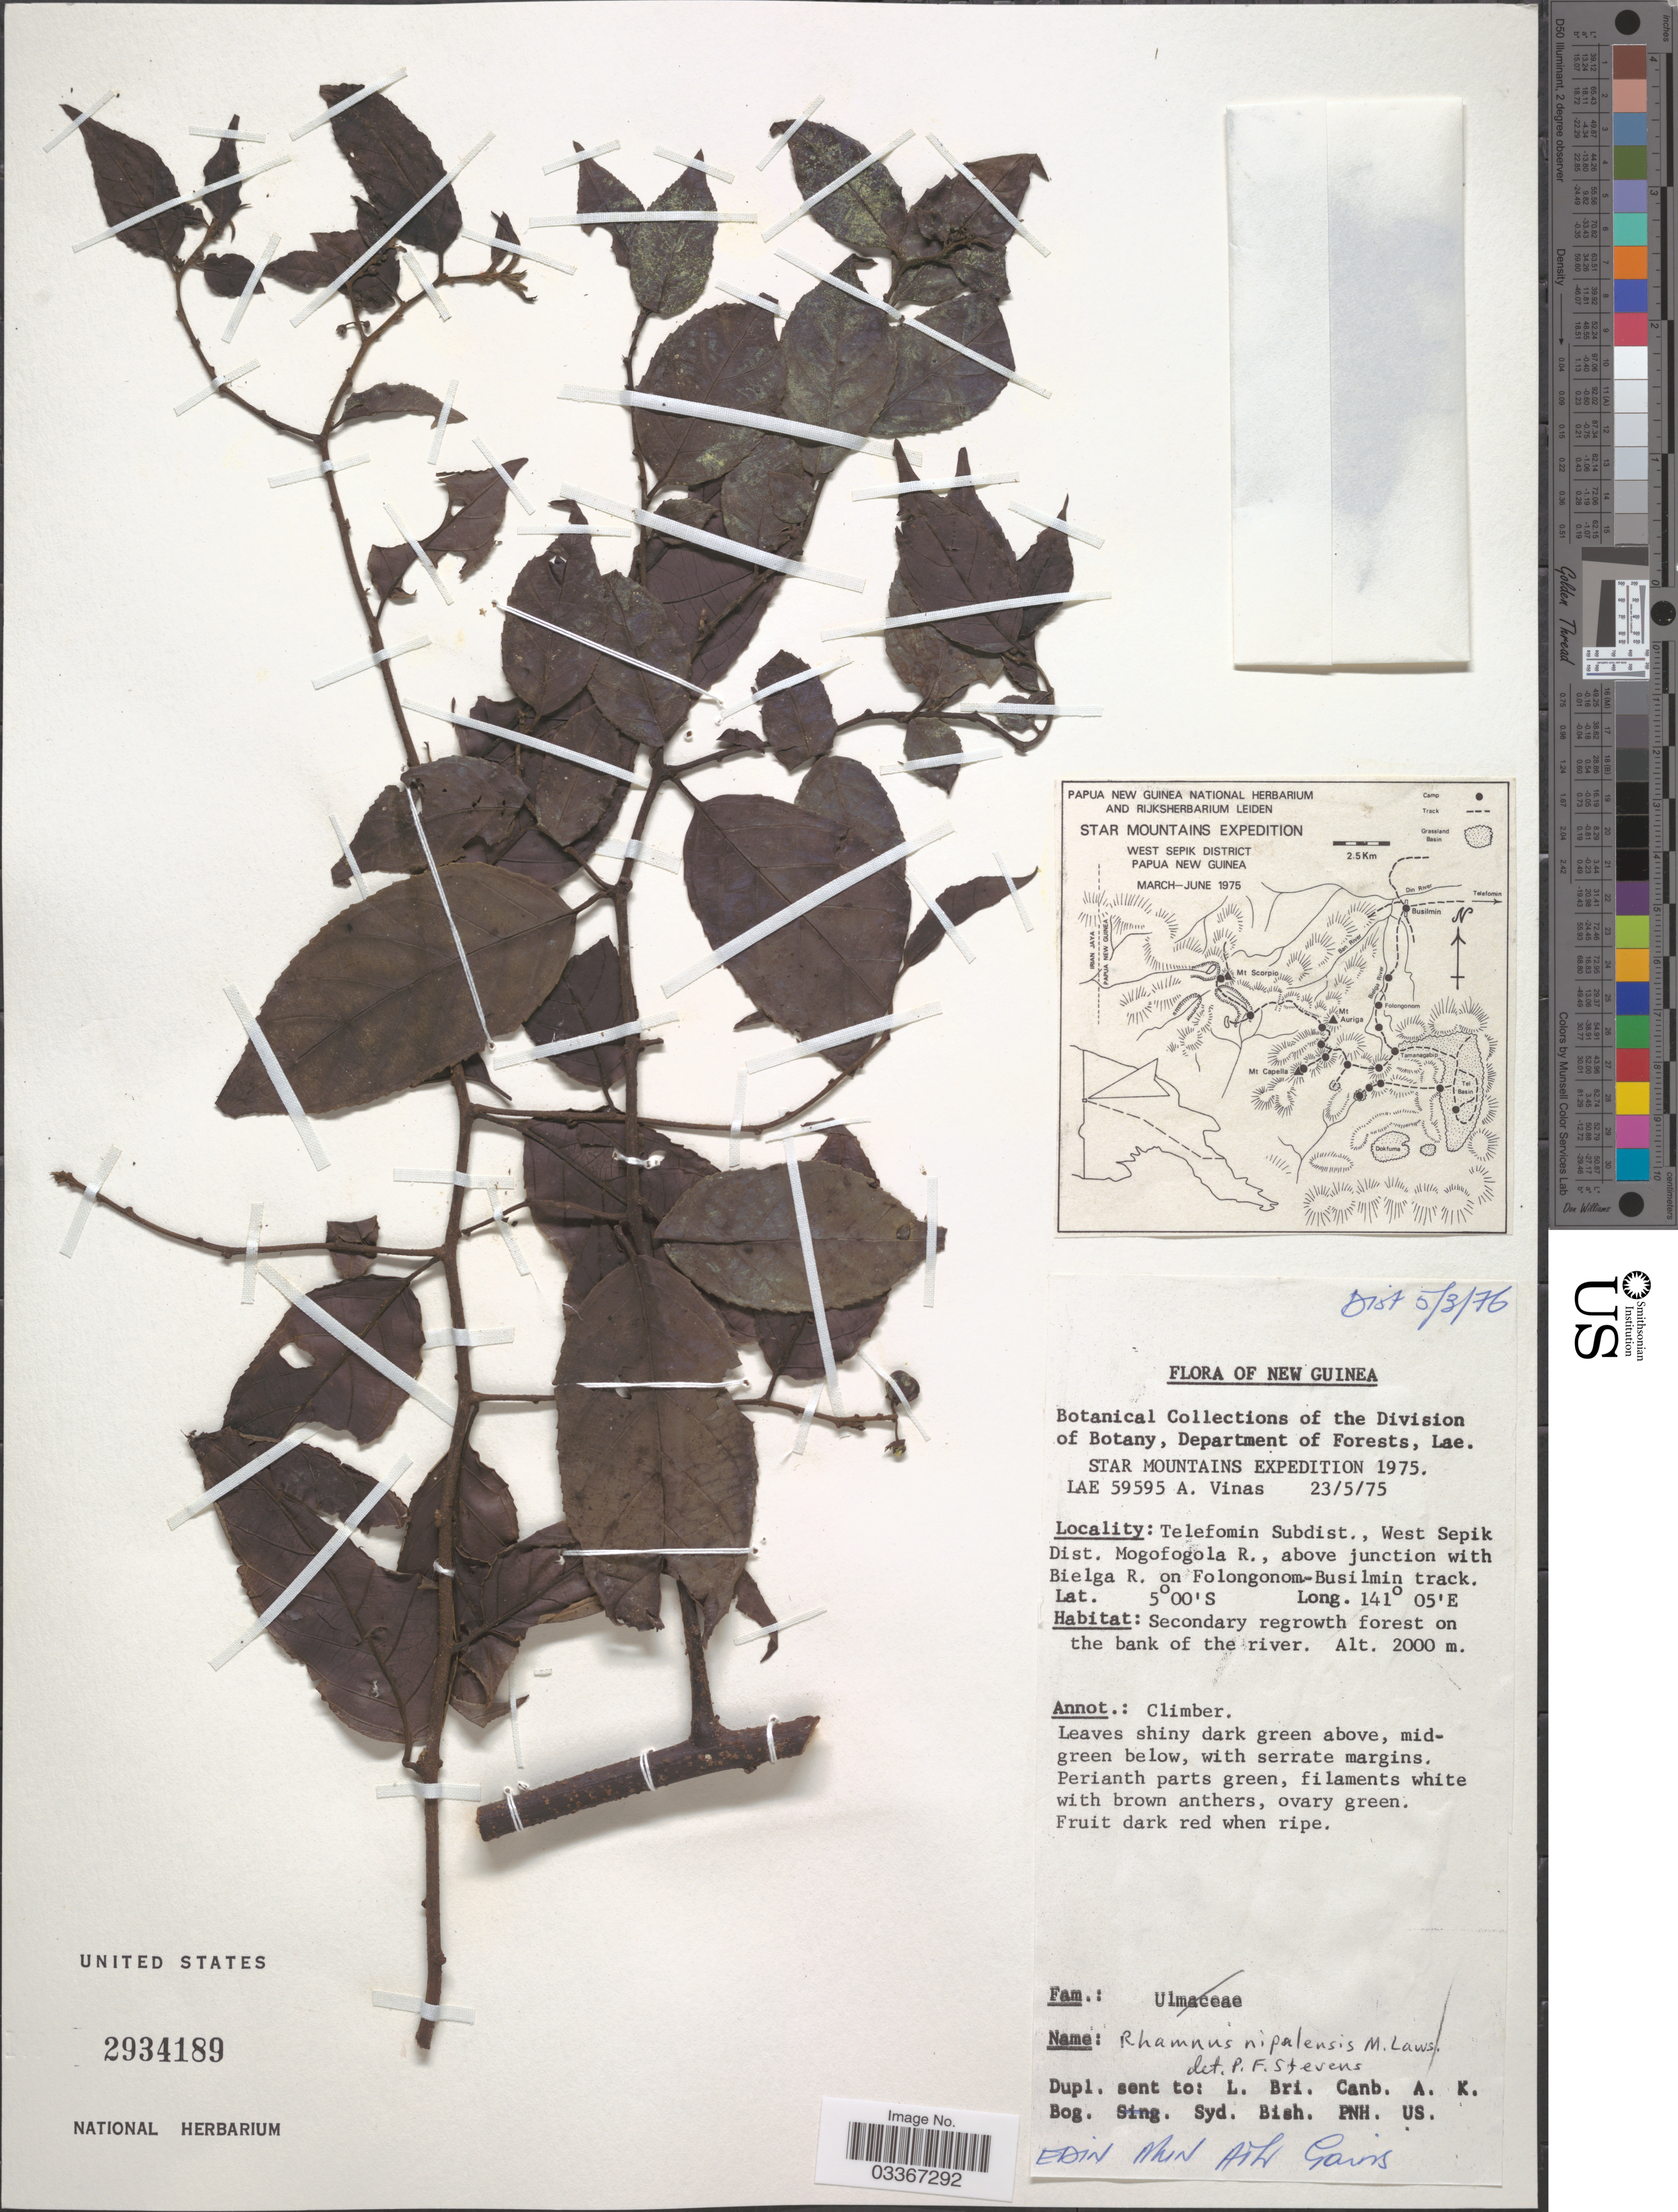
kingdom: Plantae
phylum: Tracheophyta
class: Magnoliopsida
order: Rosales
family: Rhamnaceae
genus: Rhamnus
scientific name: Rhamnus nepalensis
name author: (Wall.) M.A. Lawson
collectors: A. Vinas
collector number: LAE 59595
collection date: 1975-05-23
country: Papua New Guinea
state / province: Sandaun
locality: New Guinea. Telefomin Subdist., West Sepik Dist. Mogofogola R., above junction with Bielga R. on Folongonom-Busilmin track.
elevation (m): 2000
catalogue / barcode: US 2934189